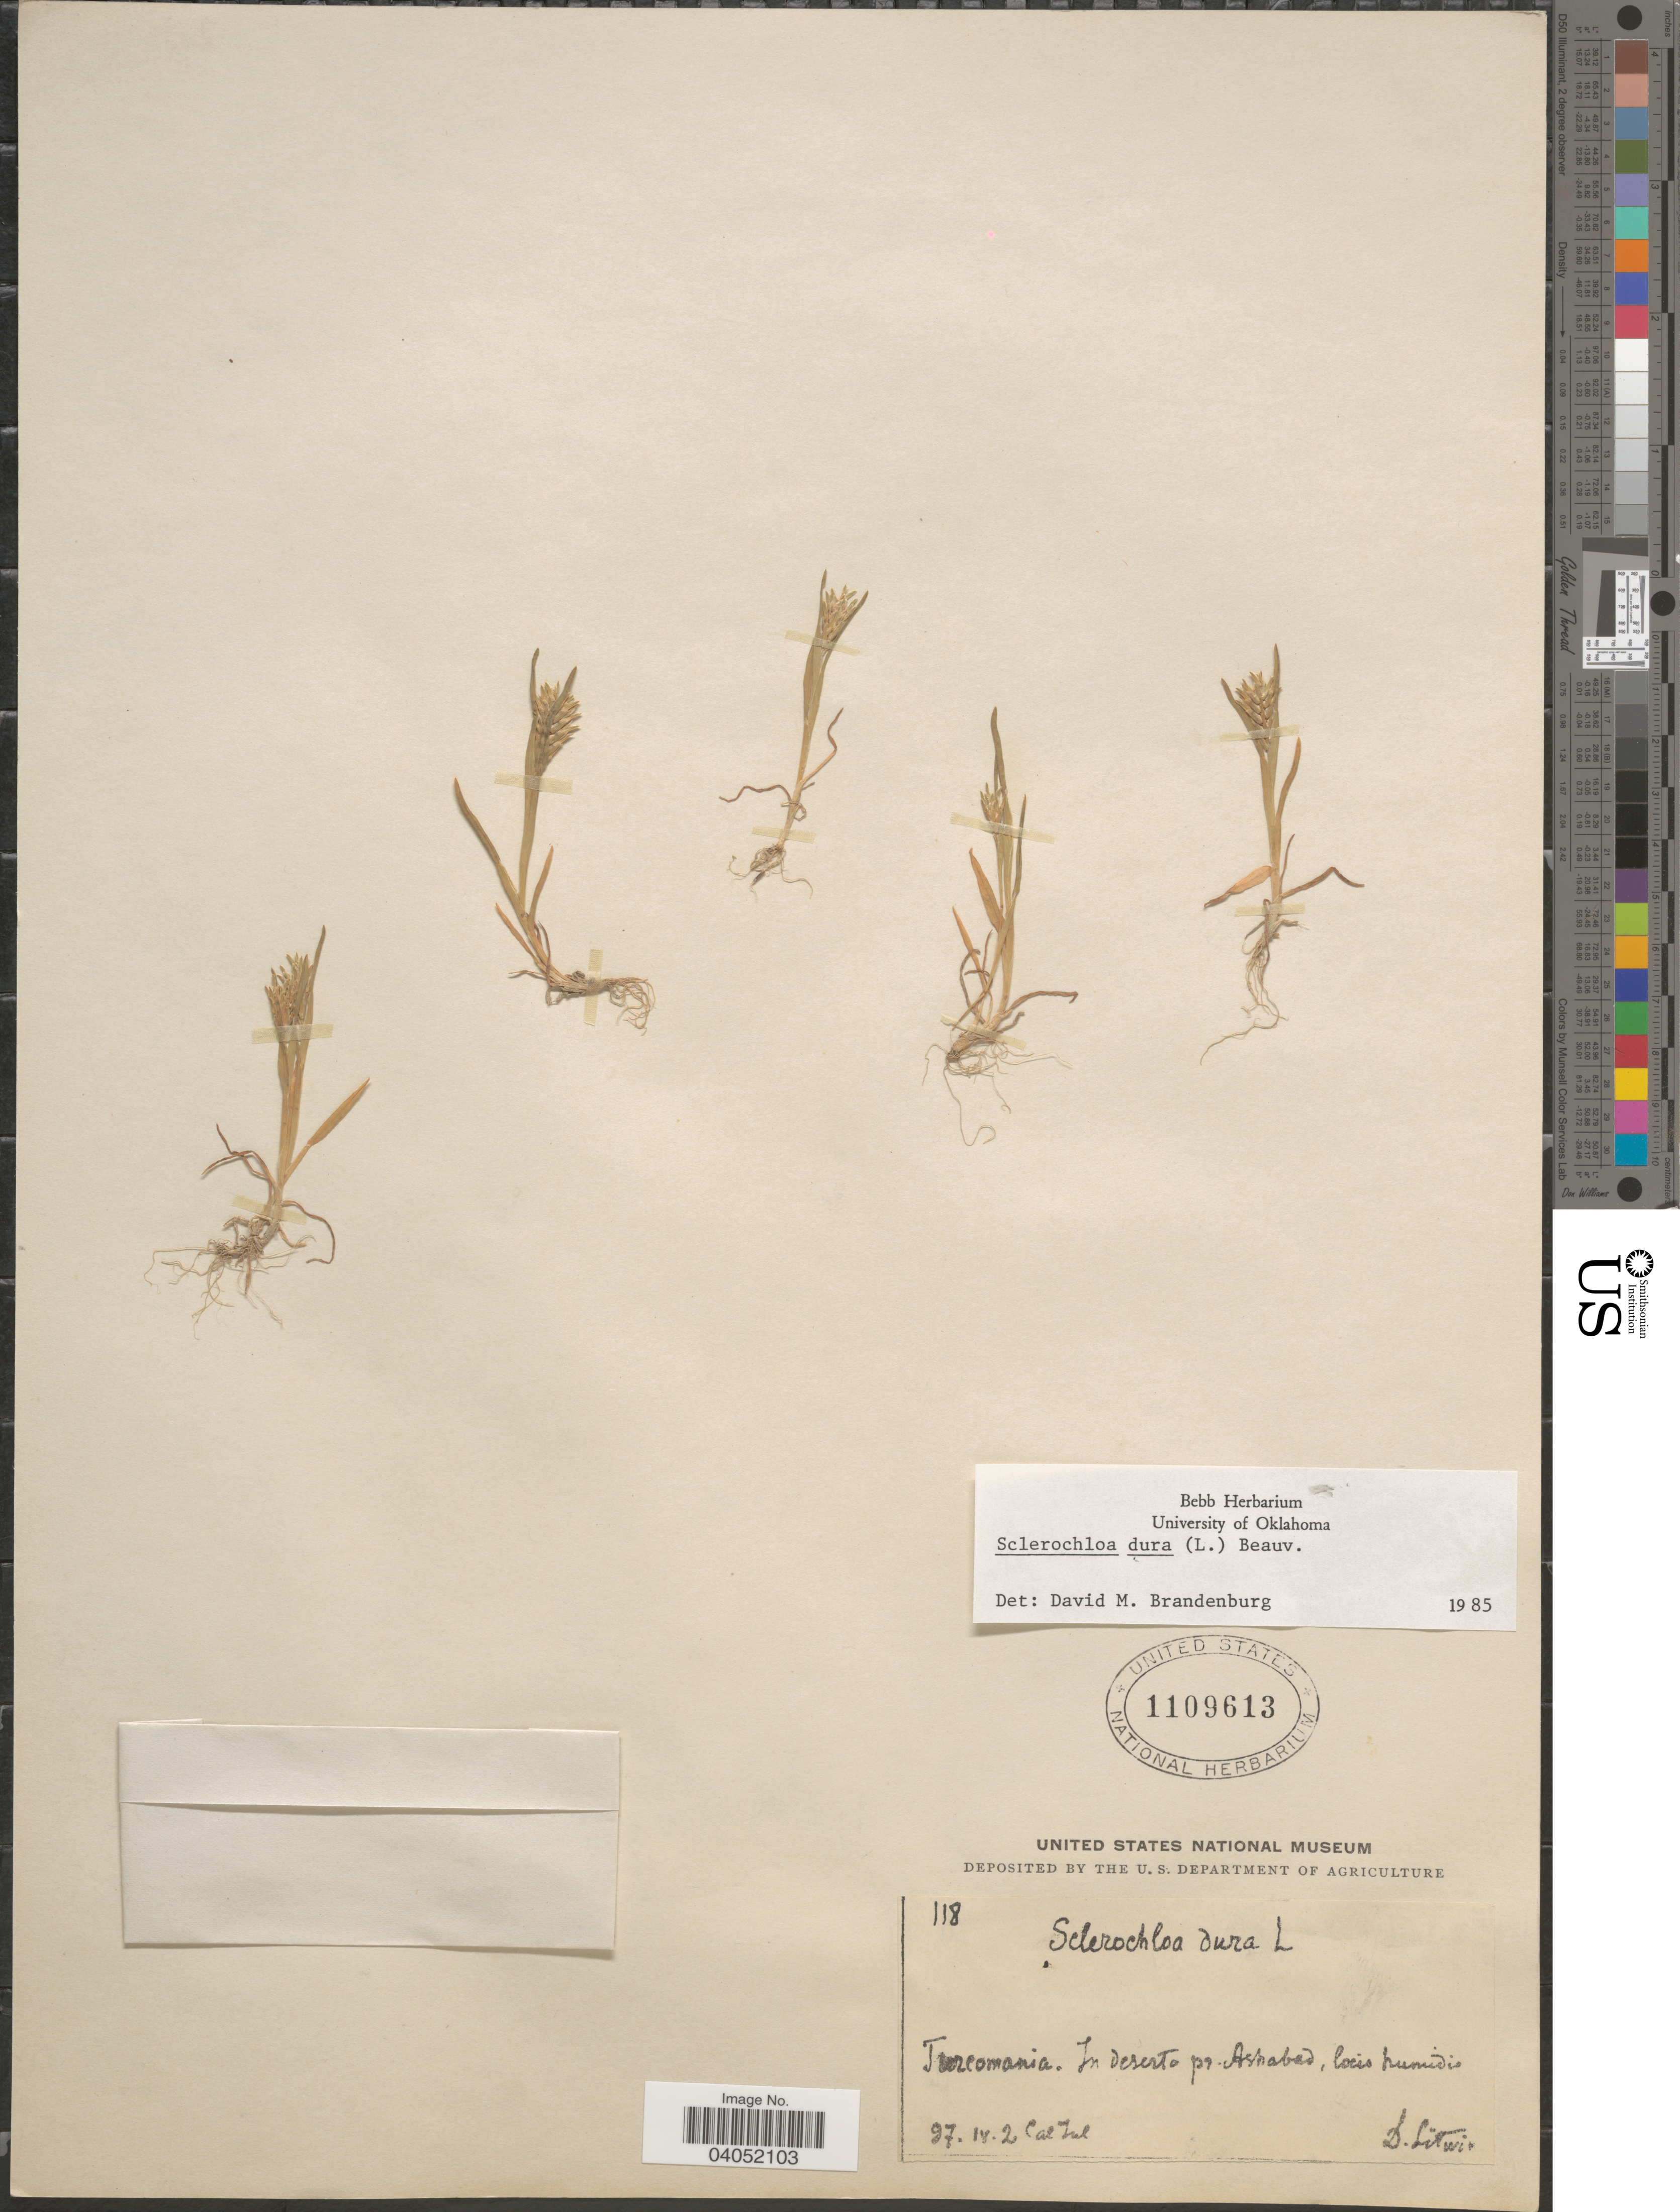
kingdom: Plantae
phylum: Tracheophyta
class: Liliopsida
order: Poales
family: Poaceae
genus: Sclerochloa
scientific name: Sclerochloa dura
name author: (L.) P. Beauv.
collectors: D. Litwinow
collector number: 118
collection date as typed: Transcribed d/m/y: 27/4/2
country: Turkmenistan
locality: Turcomania. In deserto pr. Ashabad, locis humidis.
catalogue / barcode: US 1109613